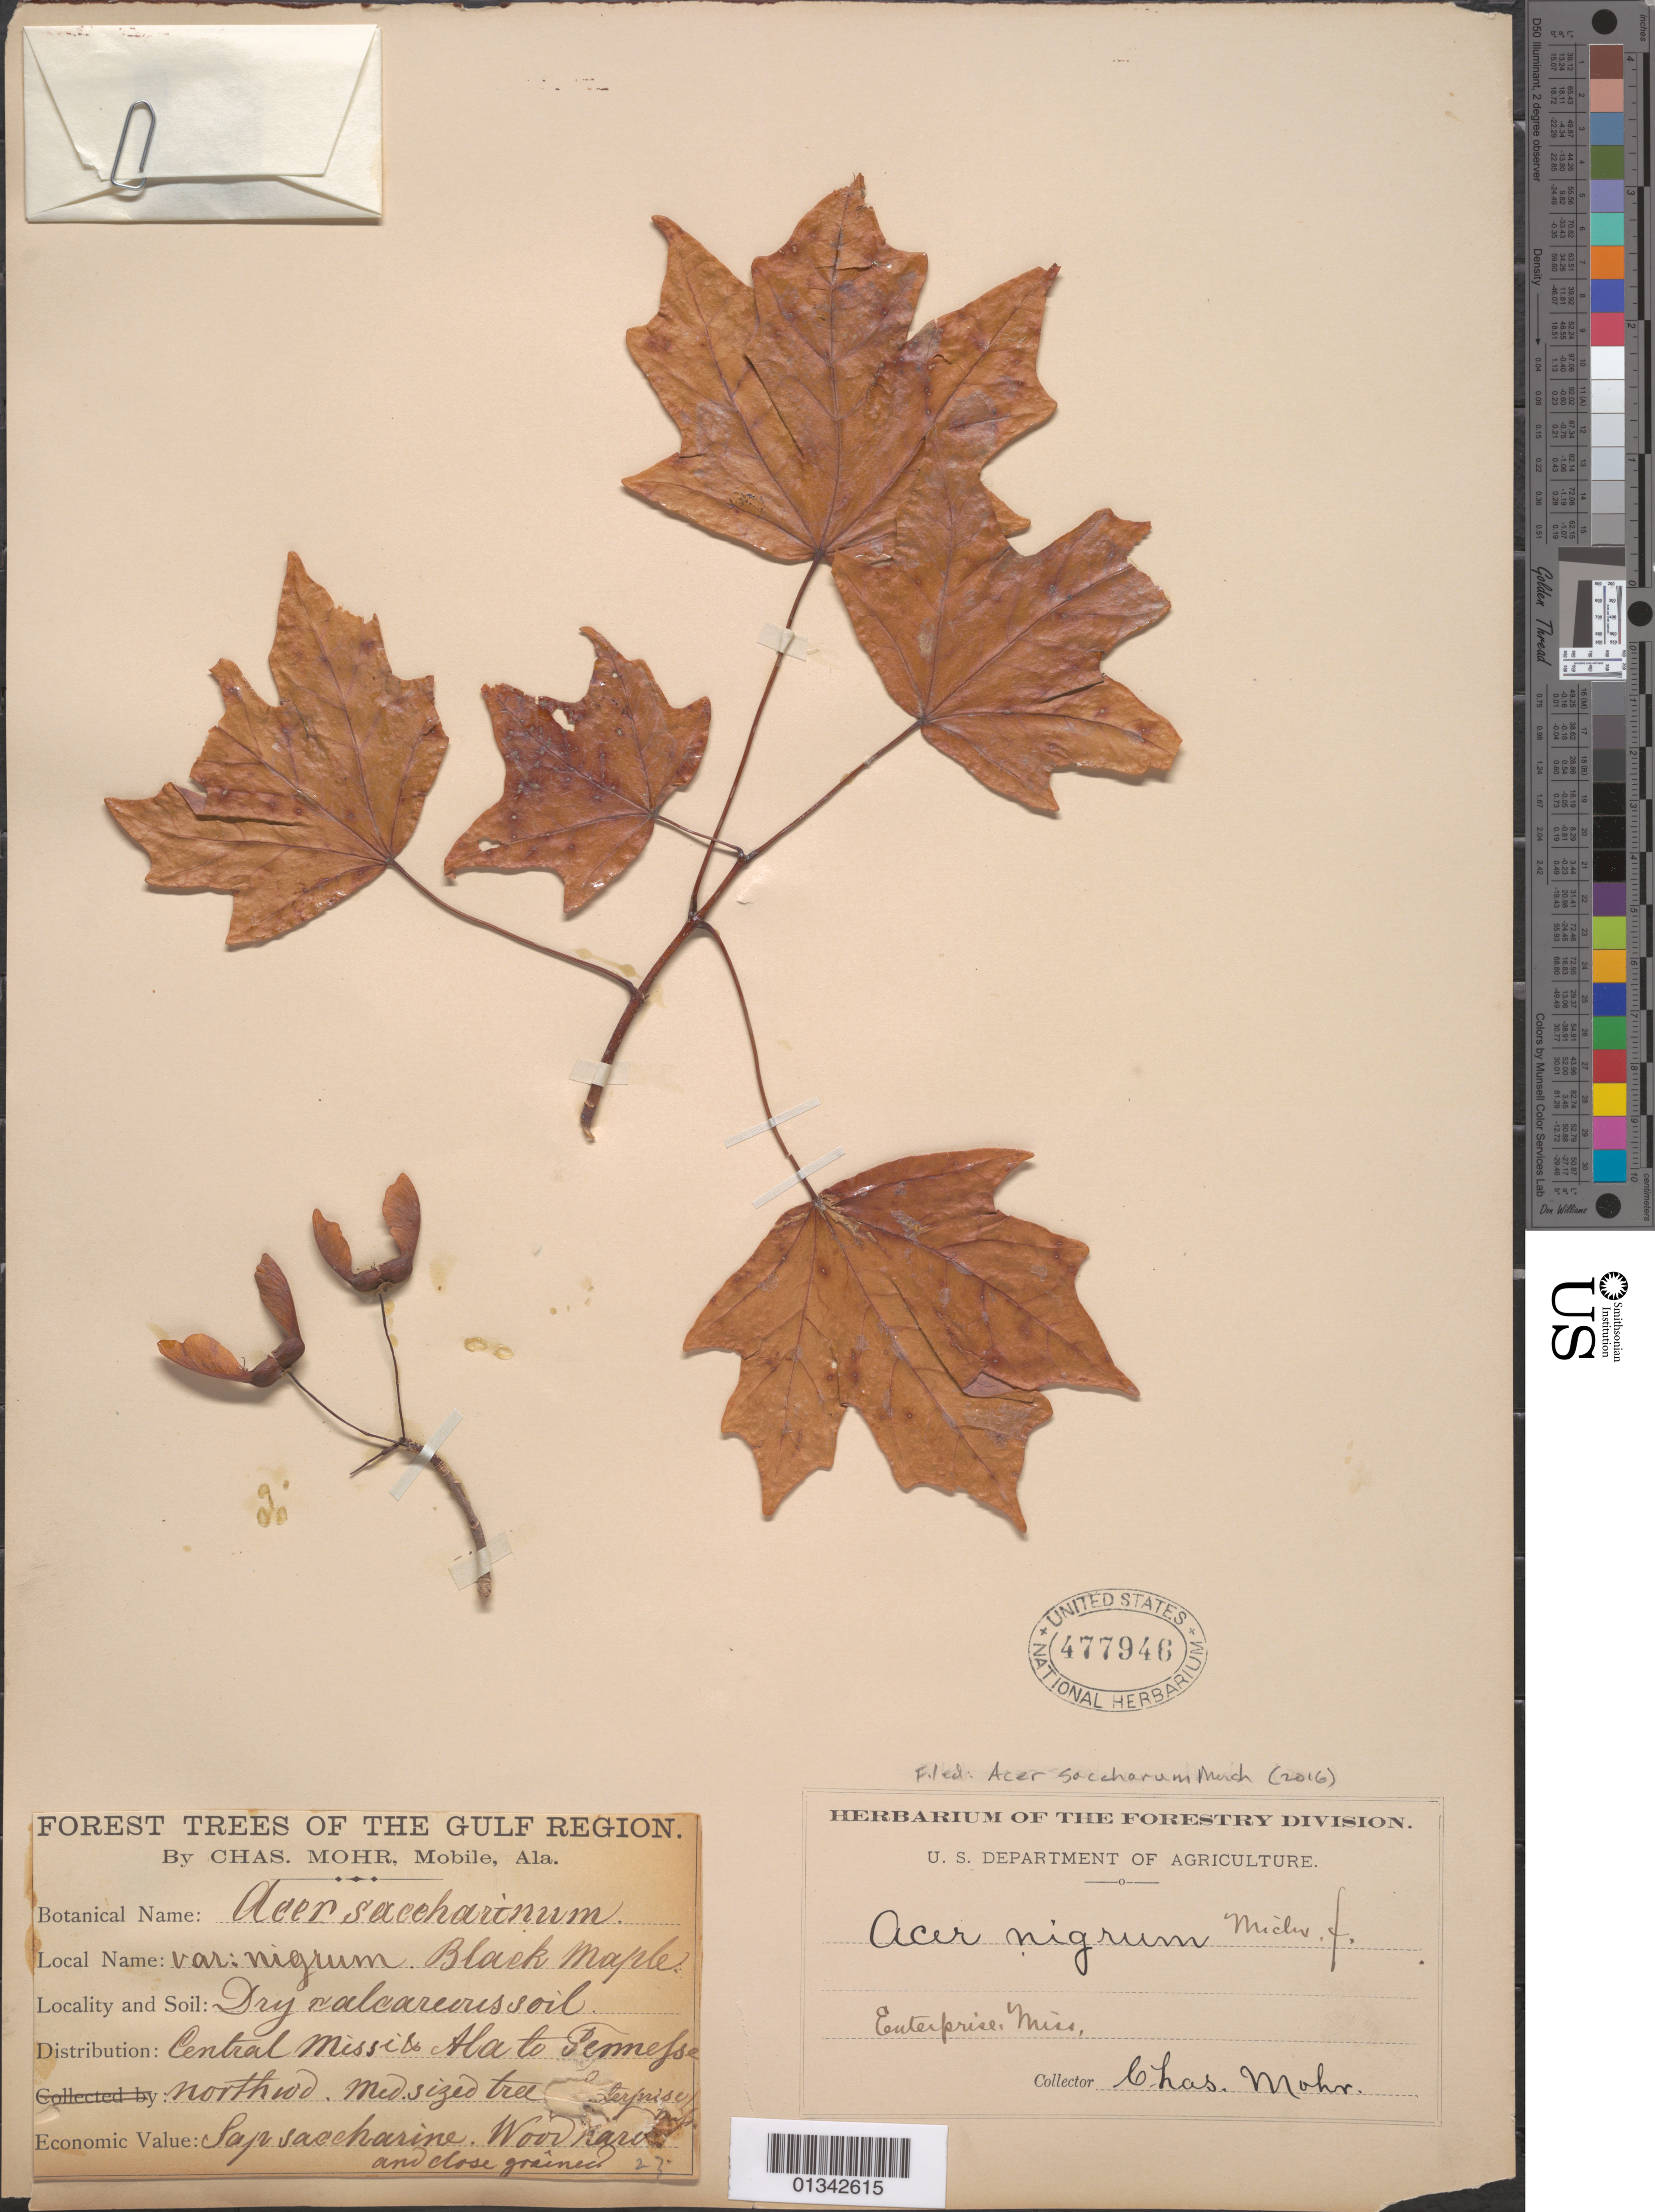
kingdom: Plantae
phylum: Tracheophyta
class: Magnoliopsida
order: Sapindales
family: Sapindaceae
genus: Acer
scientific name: Acer saccharum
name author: Marshall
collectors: C. T. Mohr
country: United States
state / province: Mississippi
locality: Enterprise; Central Mississippi, Ala to Tennessee northward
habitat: Dry calcareous soil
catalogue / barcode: US 477946